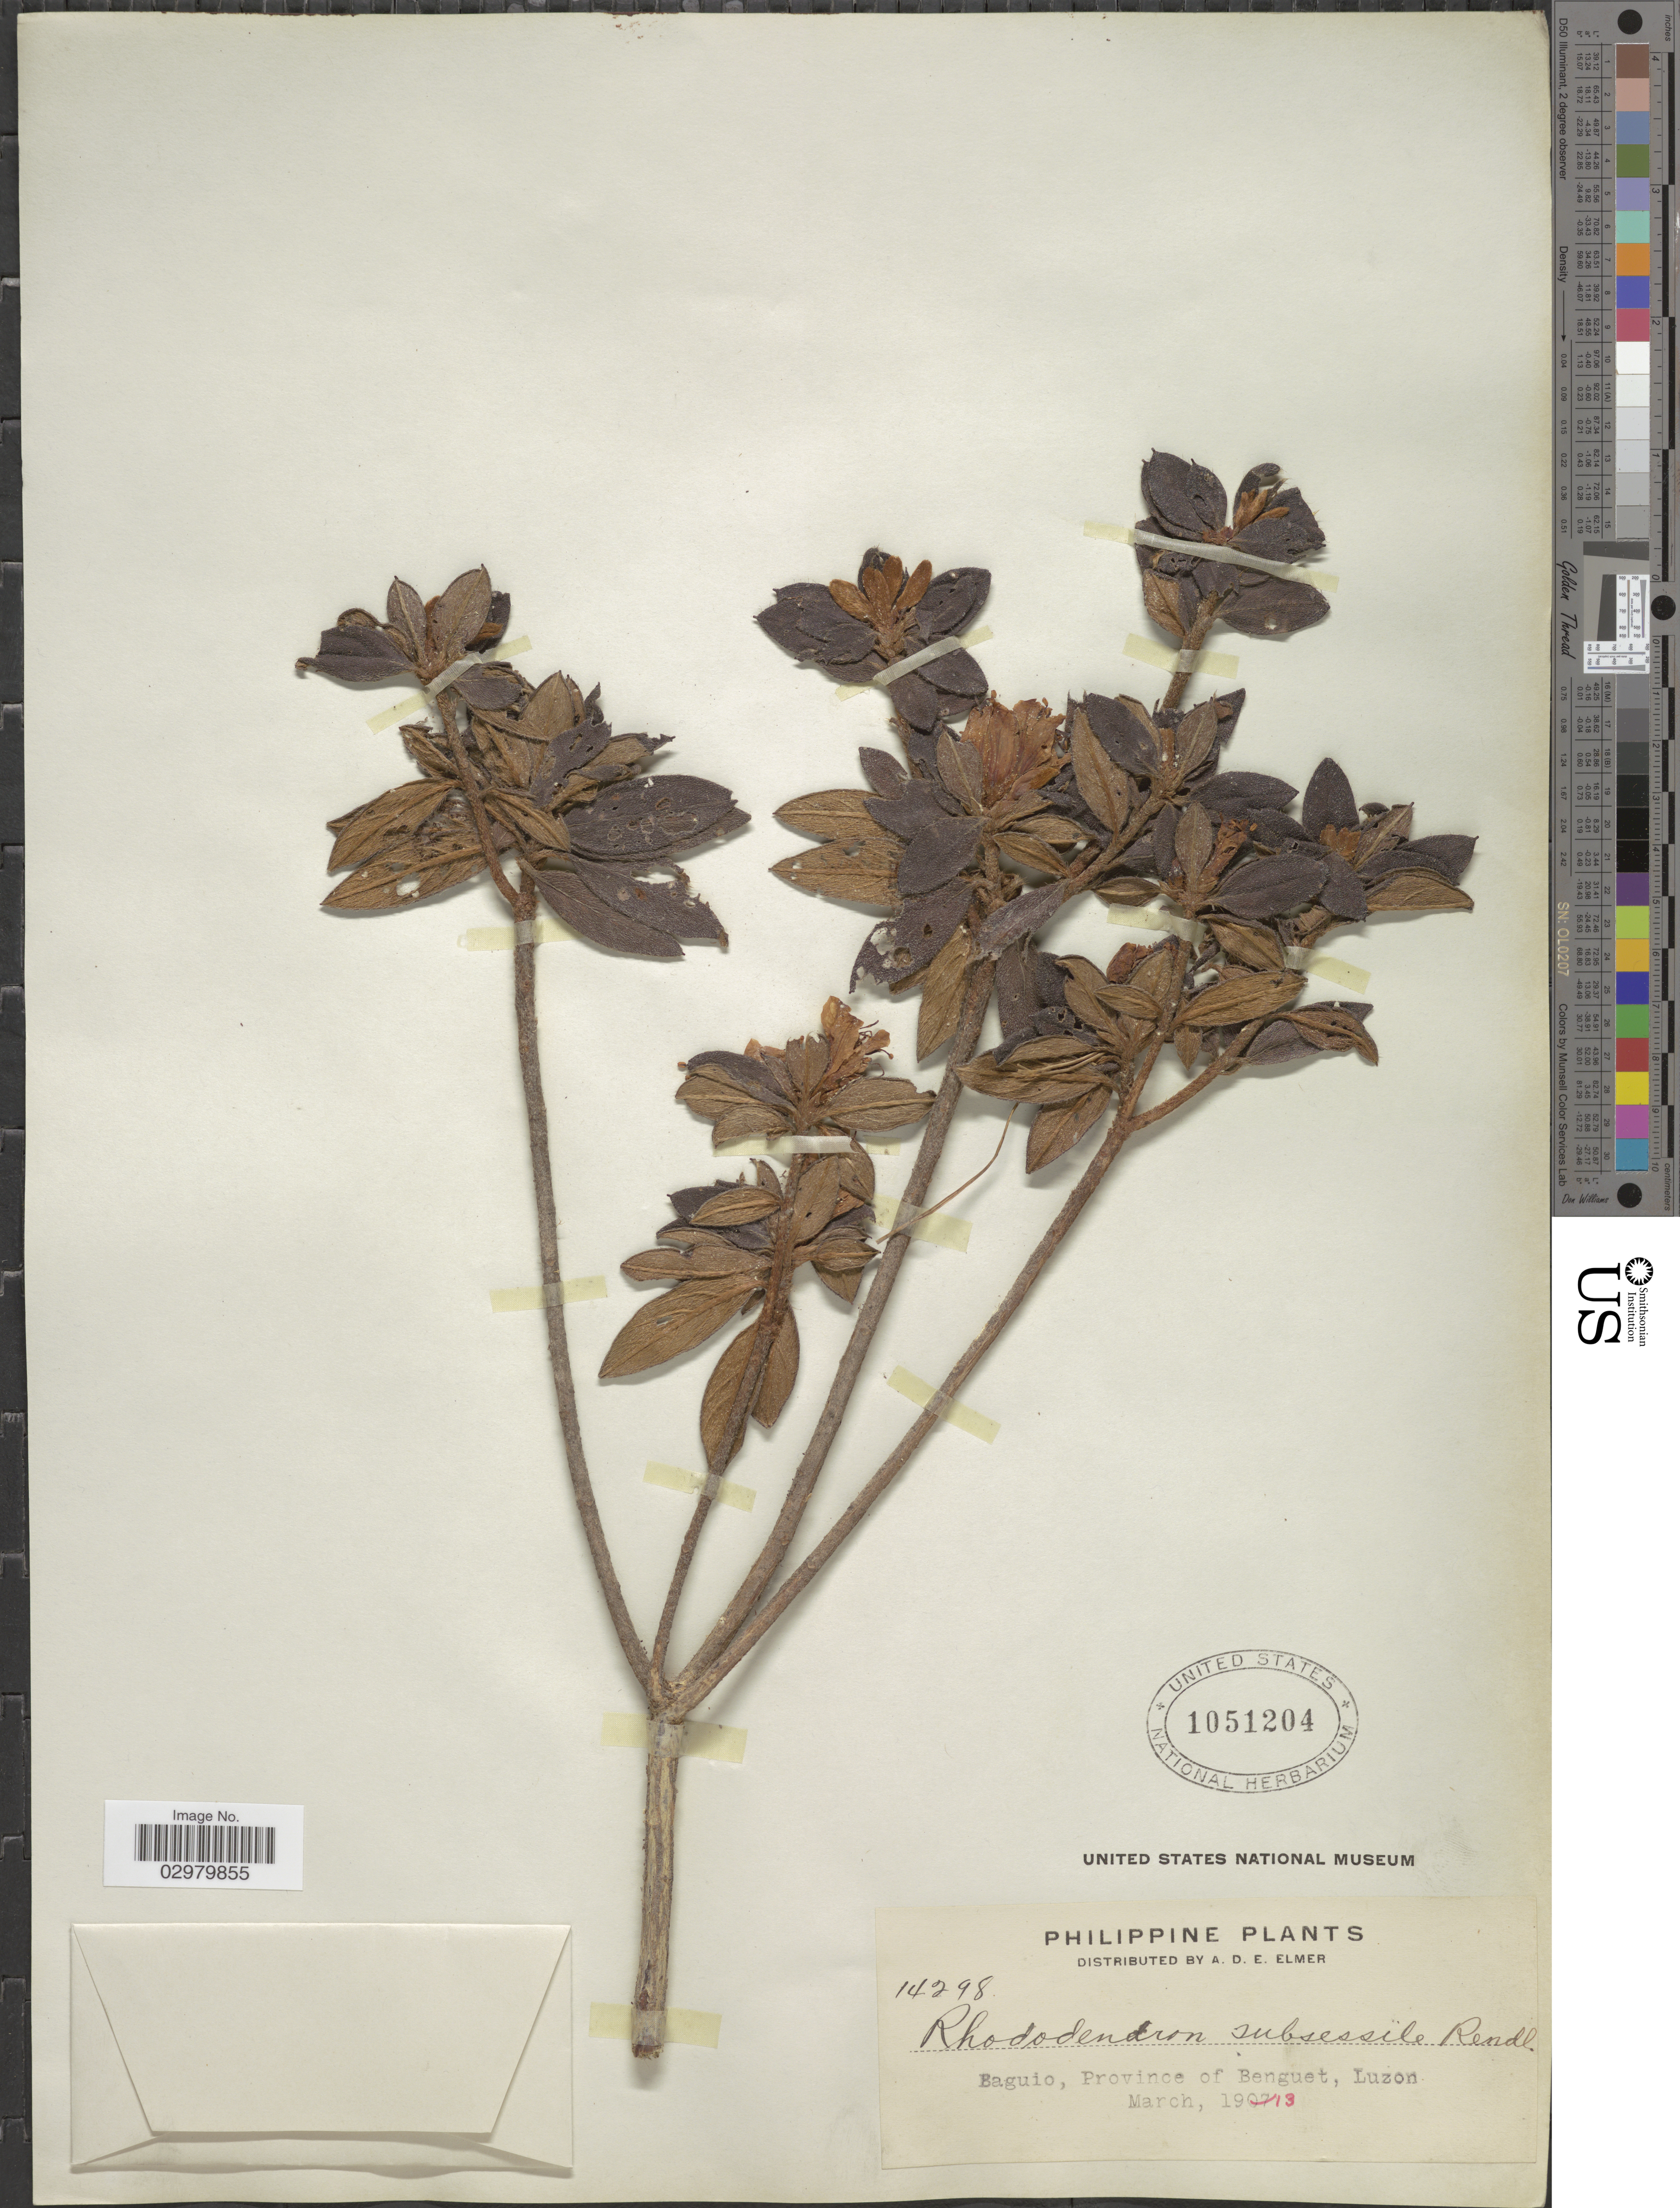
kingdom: Plantae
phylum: Tracheophyta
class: Magnoliopsida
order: Ericales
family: Ericaceae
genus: Rhododendron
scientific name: Rhododendron subsessile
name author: Rendle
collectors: A. D. E. Elmer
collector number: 14298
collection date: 1913-03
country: Philippines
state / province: Cordillera (Administrative Region)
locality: Baguio, Province of Benguet, Luzon.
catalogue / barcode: US 1051204